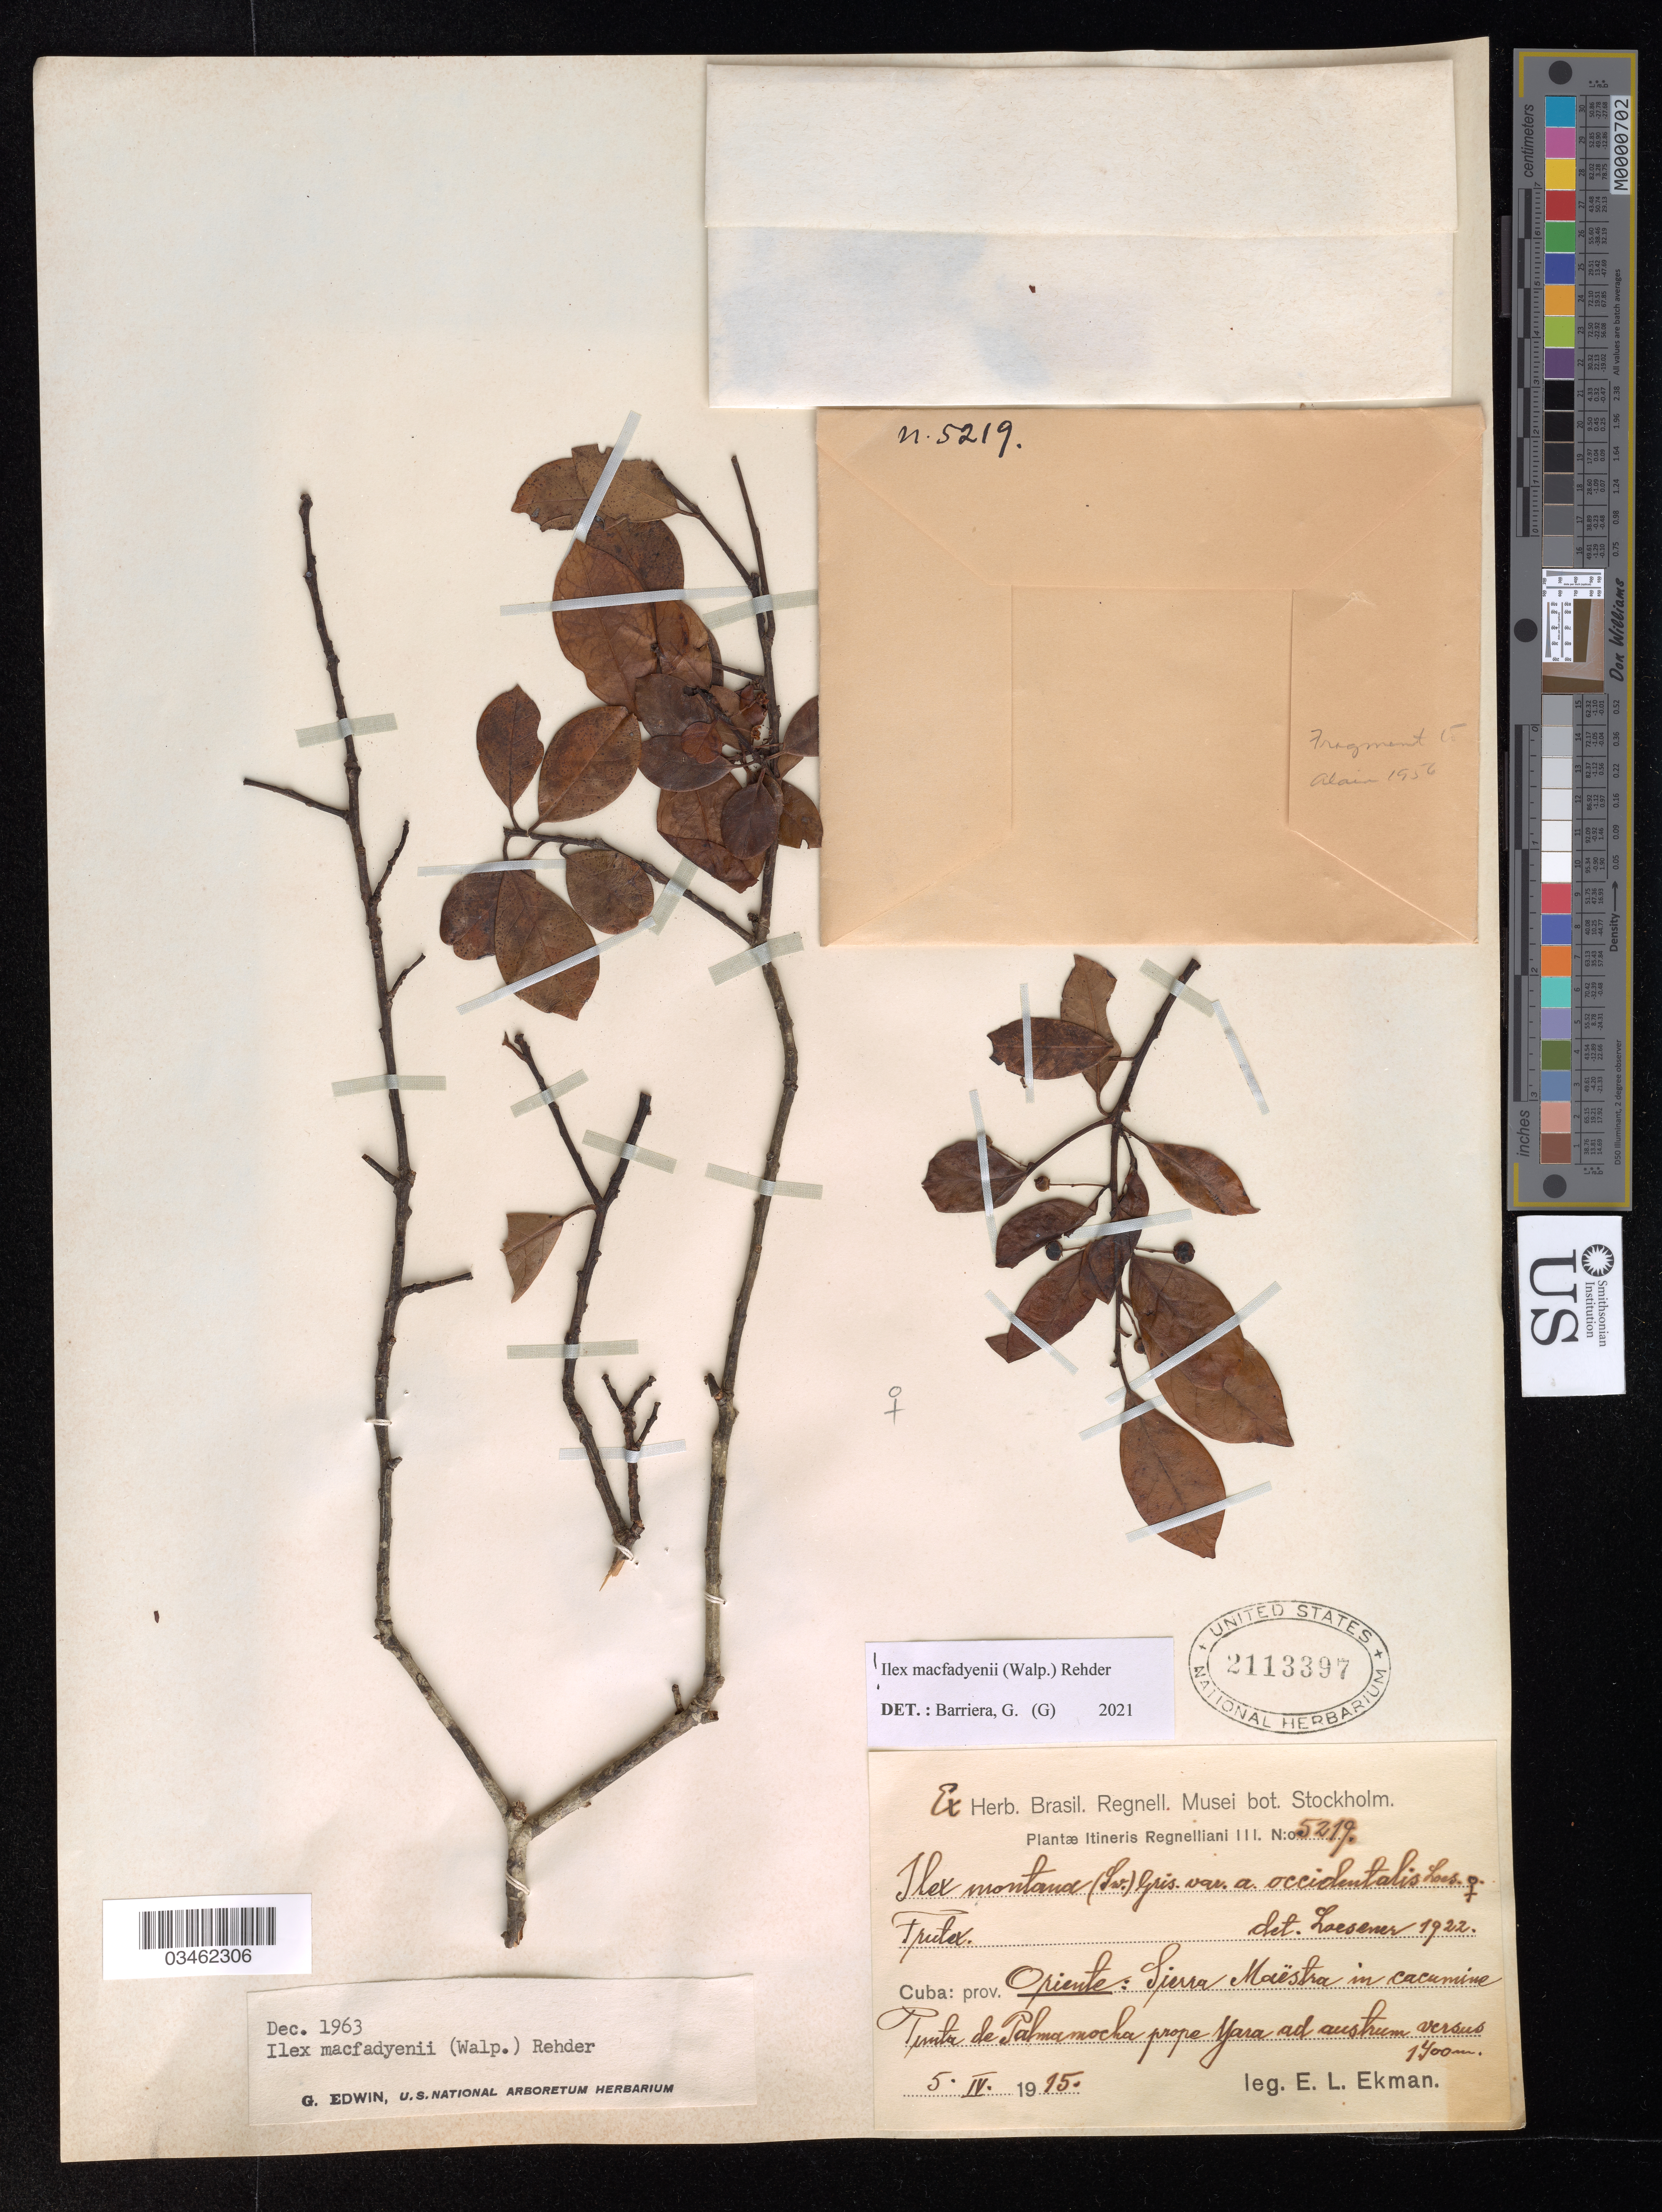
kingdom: Plantae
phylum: Tracheophyta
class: Magnoliopsida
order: Aquifoliales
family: Aquifoliaceae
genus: Ilex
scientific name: Ilex macfadyenii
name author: Rehder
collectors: E. L. Ekman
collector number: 5219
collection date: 1915-04-05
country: Cuba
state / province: Oriente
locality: Sierra Maëstra in cacumine Punta de Palmamocha prope Yara ad austrum versus.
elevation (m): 1400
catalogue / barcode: US 2113397